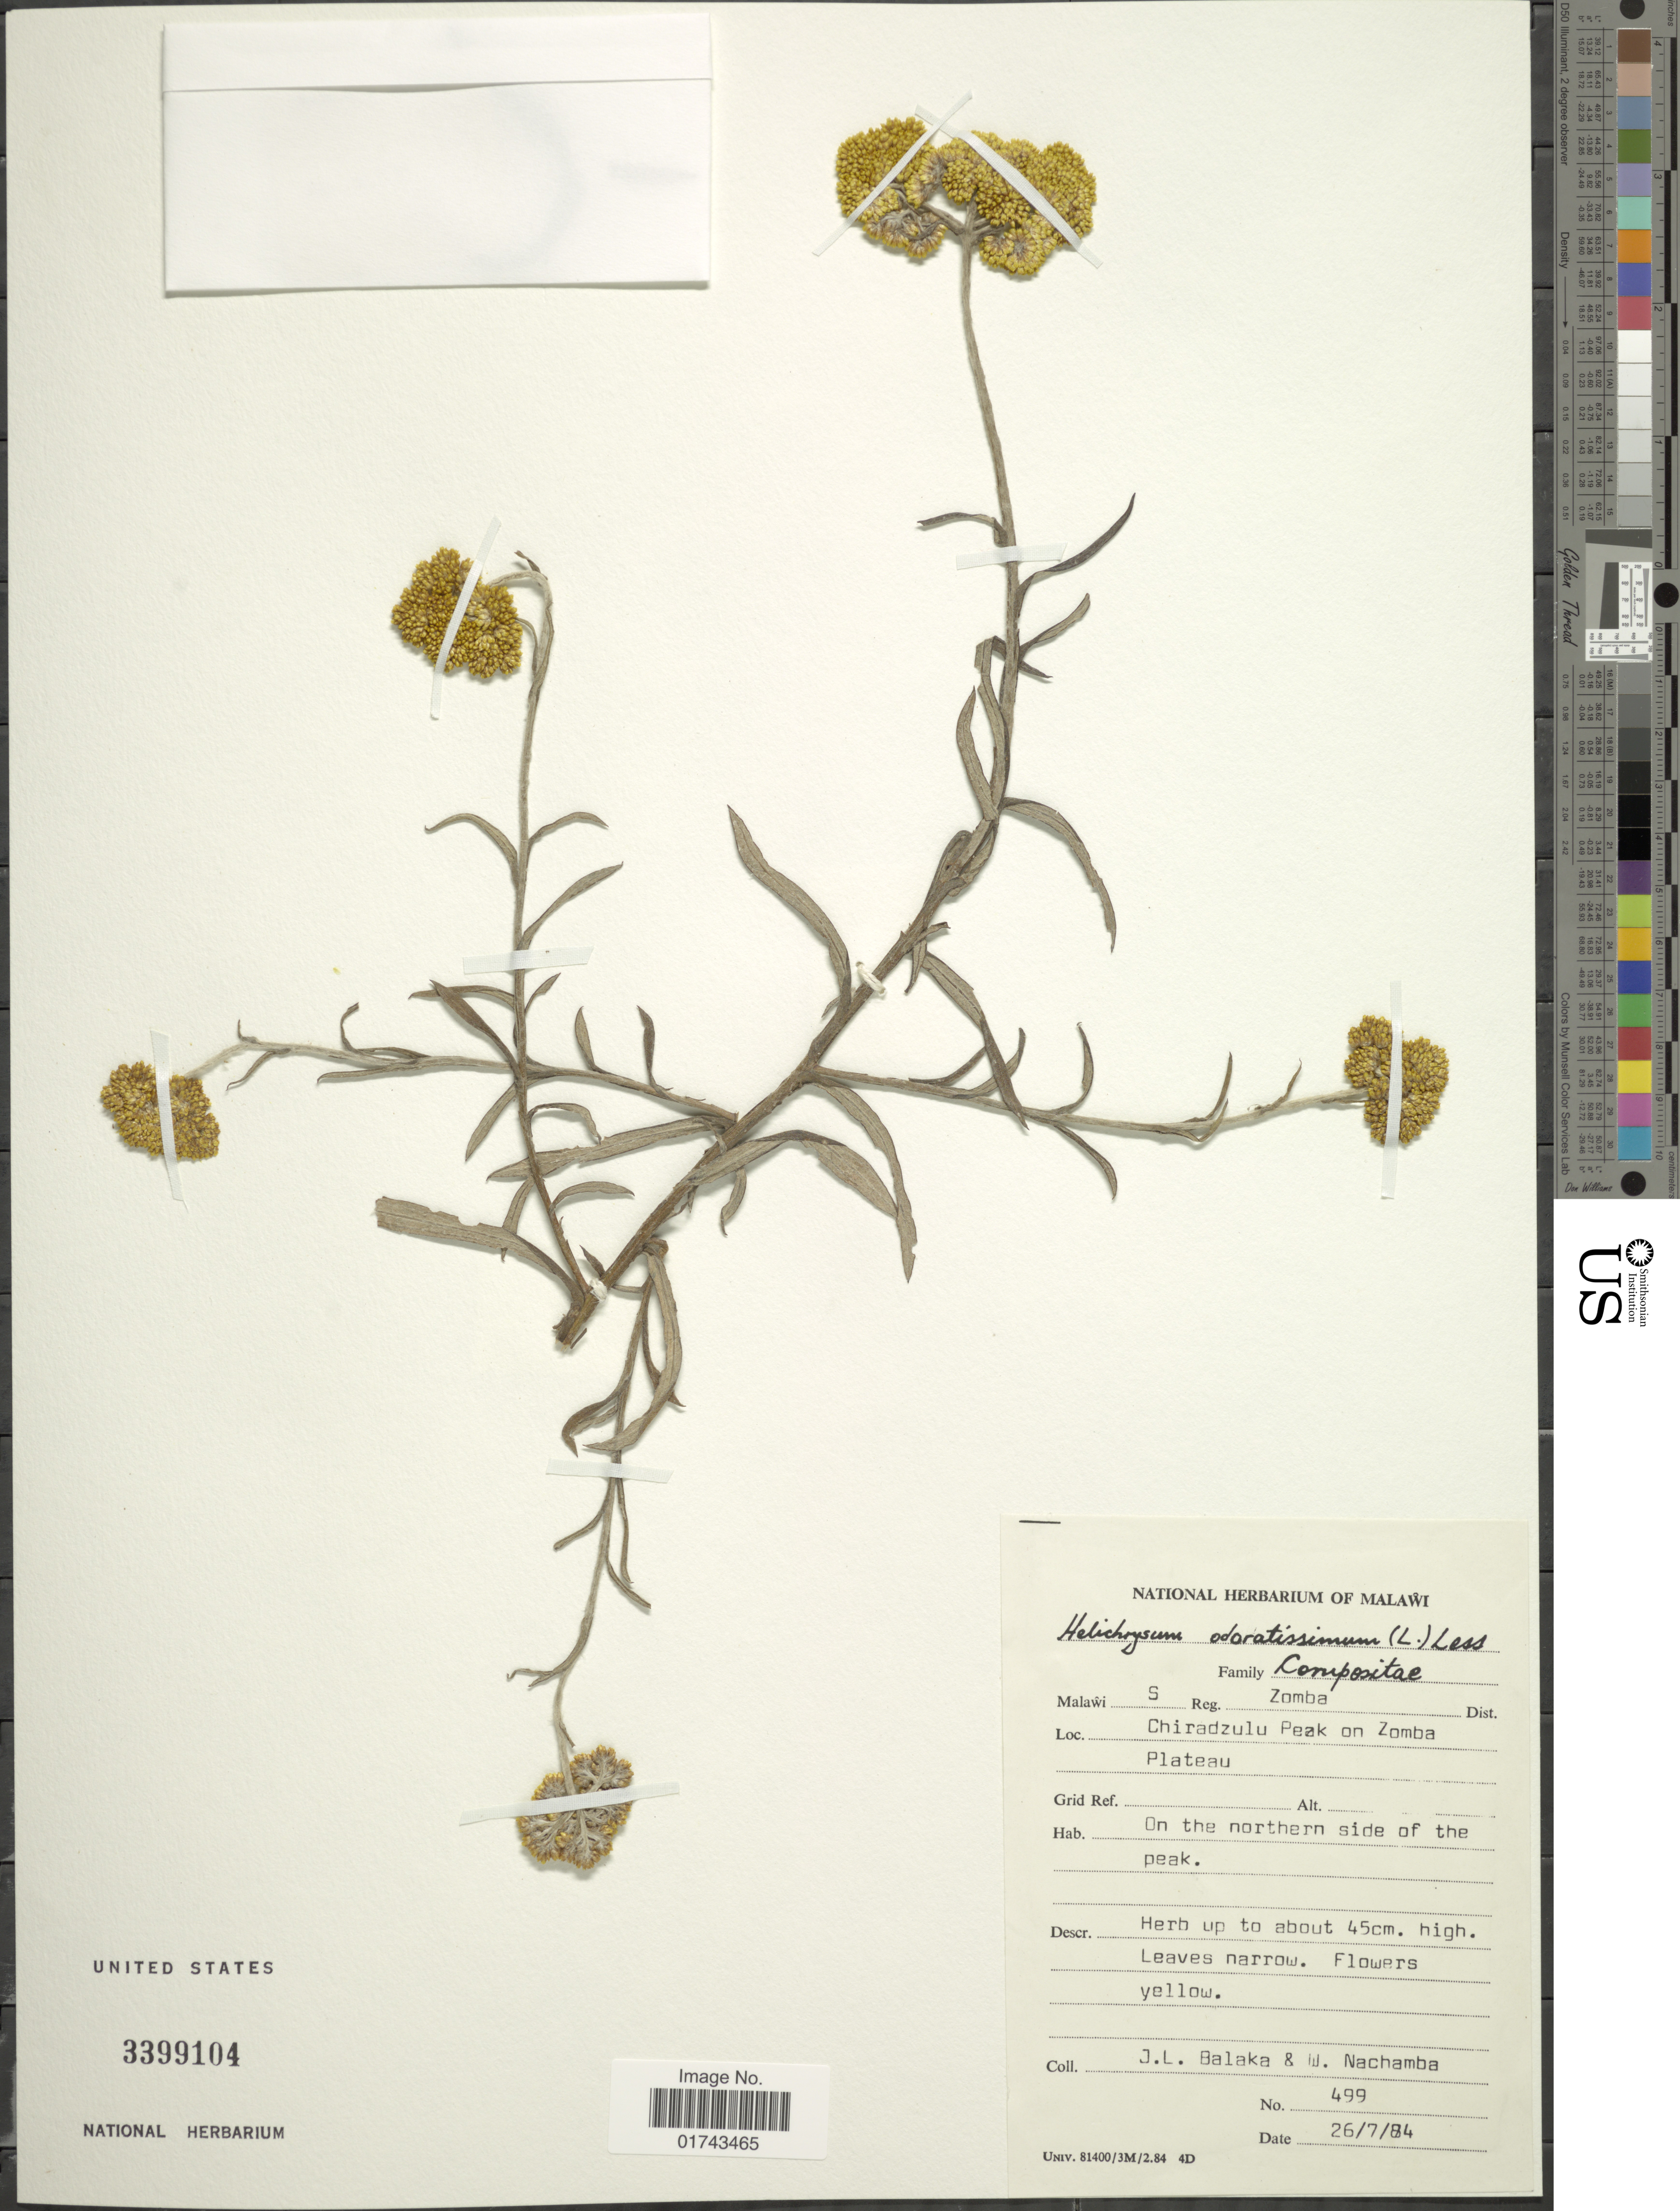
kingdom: Plantae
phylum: Tracheophyta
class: Magnoliopsida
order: Asterales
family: Asteraceae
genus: Helichrysum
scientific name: Helichrysum odoratissimum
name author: (L.) Sweet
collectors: J. Balaka & W. Nachamba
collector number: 499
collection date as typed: Transcribed d/m/y: 26/7/84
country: Malawi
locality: Malawi S Reg. Zomba Dist. Chiradzulu Peak on Zomba Plateau, On the northern side of the peak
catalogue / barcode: US 3399104